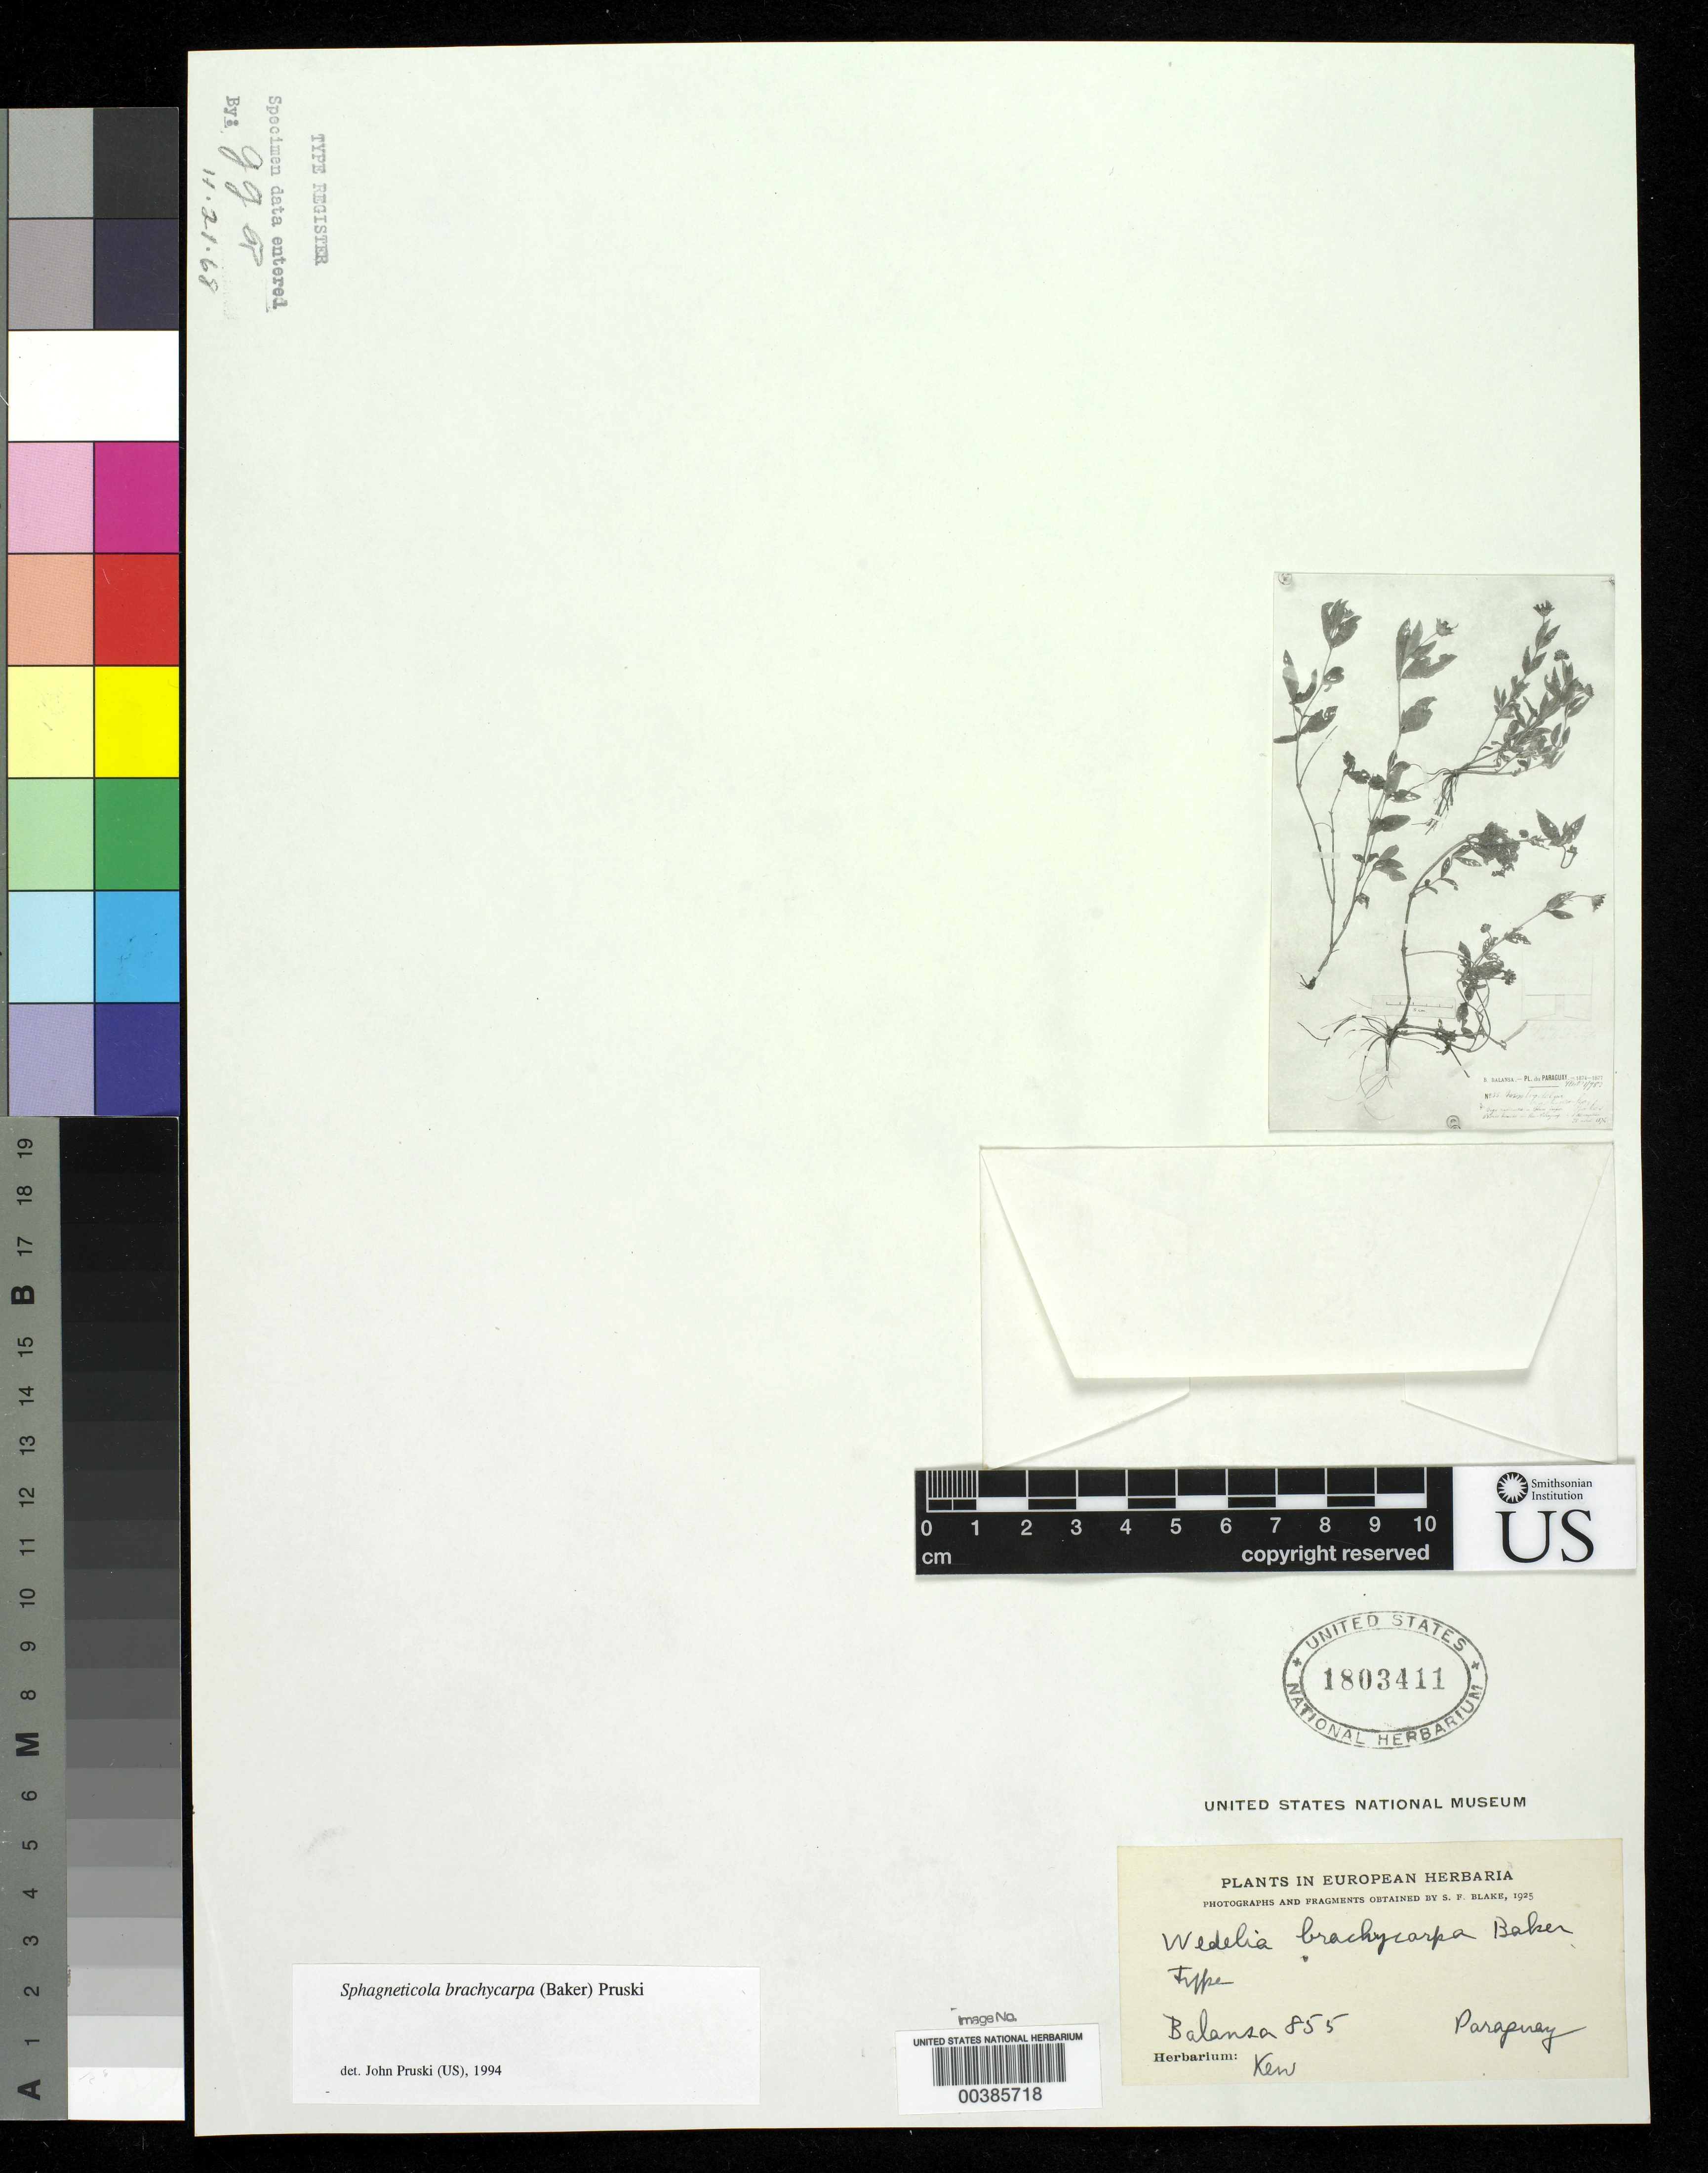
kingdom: Plantae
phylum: Tracheophyta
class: Magnoliopsida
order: Asterales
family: Asteraceae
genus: Wedelia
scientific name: Wedelia brachycarpa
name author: Baker in Mart.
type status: Isotype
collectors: B. Balansa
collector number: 855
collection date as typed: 1874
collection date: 1874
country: Paraguay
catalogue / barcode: US 1803411